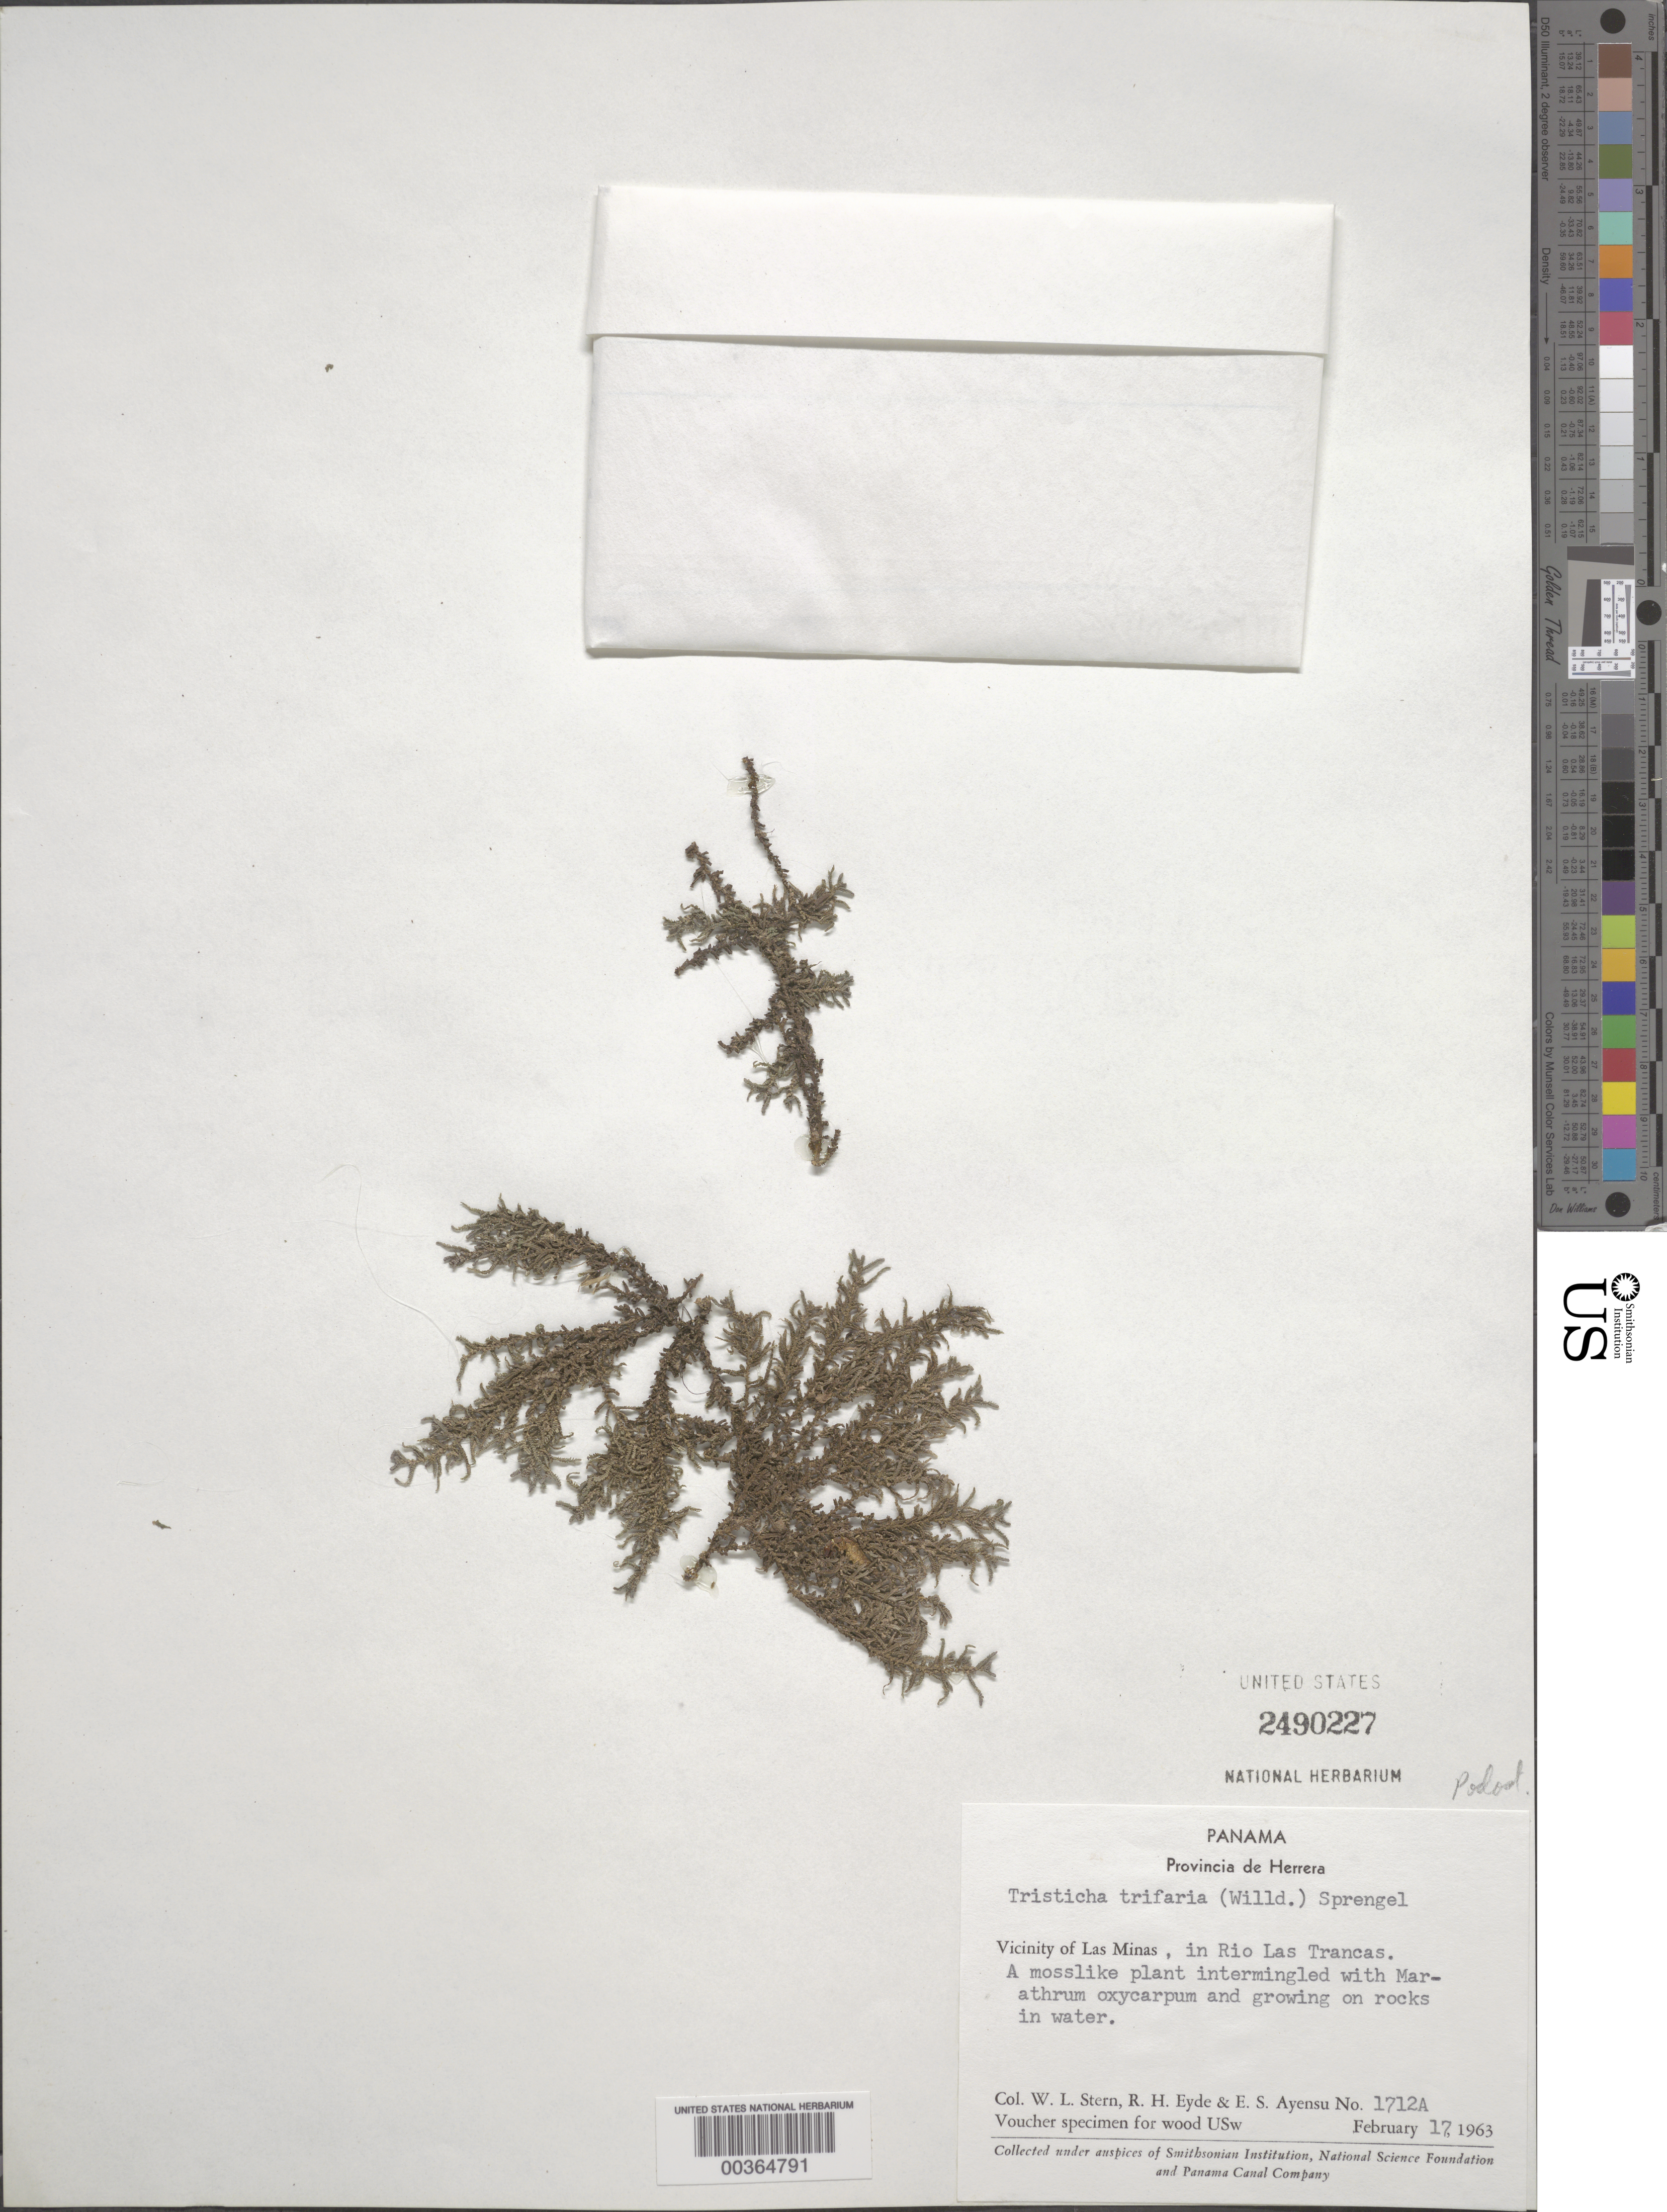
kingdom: Plantae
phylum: Tracheophyta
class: Magnoliopsida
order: Malpighiales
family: Podostemaceae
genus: Tristicha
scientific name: Tristicha trifaria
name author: (Willd.) Spreng.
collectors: W. L. Stern, R. H. Eyde & E. S. Ayensu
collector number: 1712a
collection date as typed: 17 Feb 1963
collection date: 1963-02-17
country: Panama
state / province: Herrera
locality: Vicinity of Las Minas, in Rio Las Trancas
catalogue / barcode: US 2490227